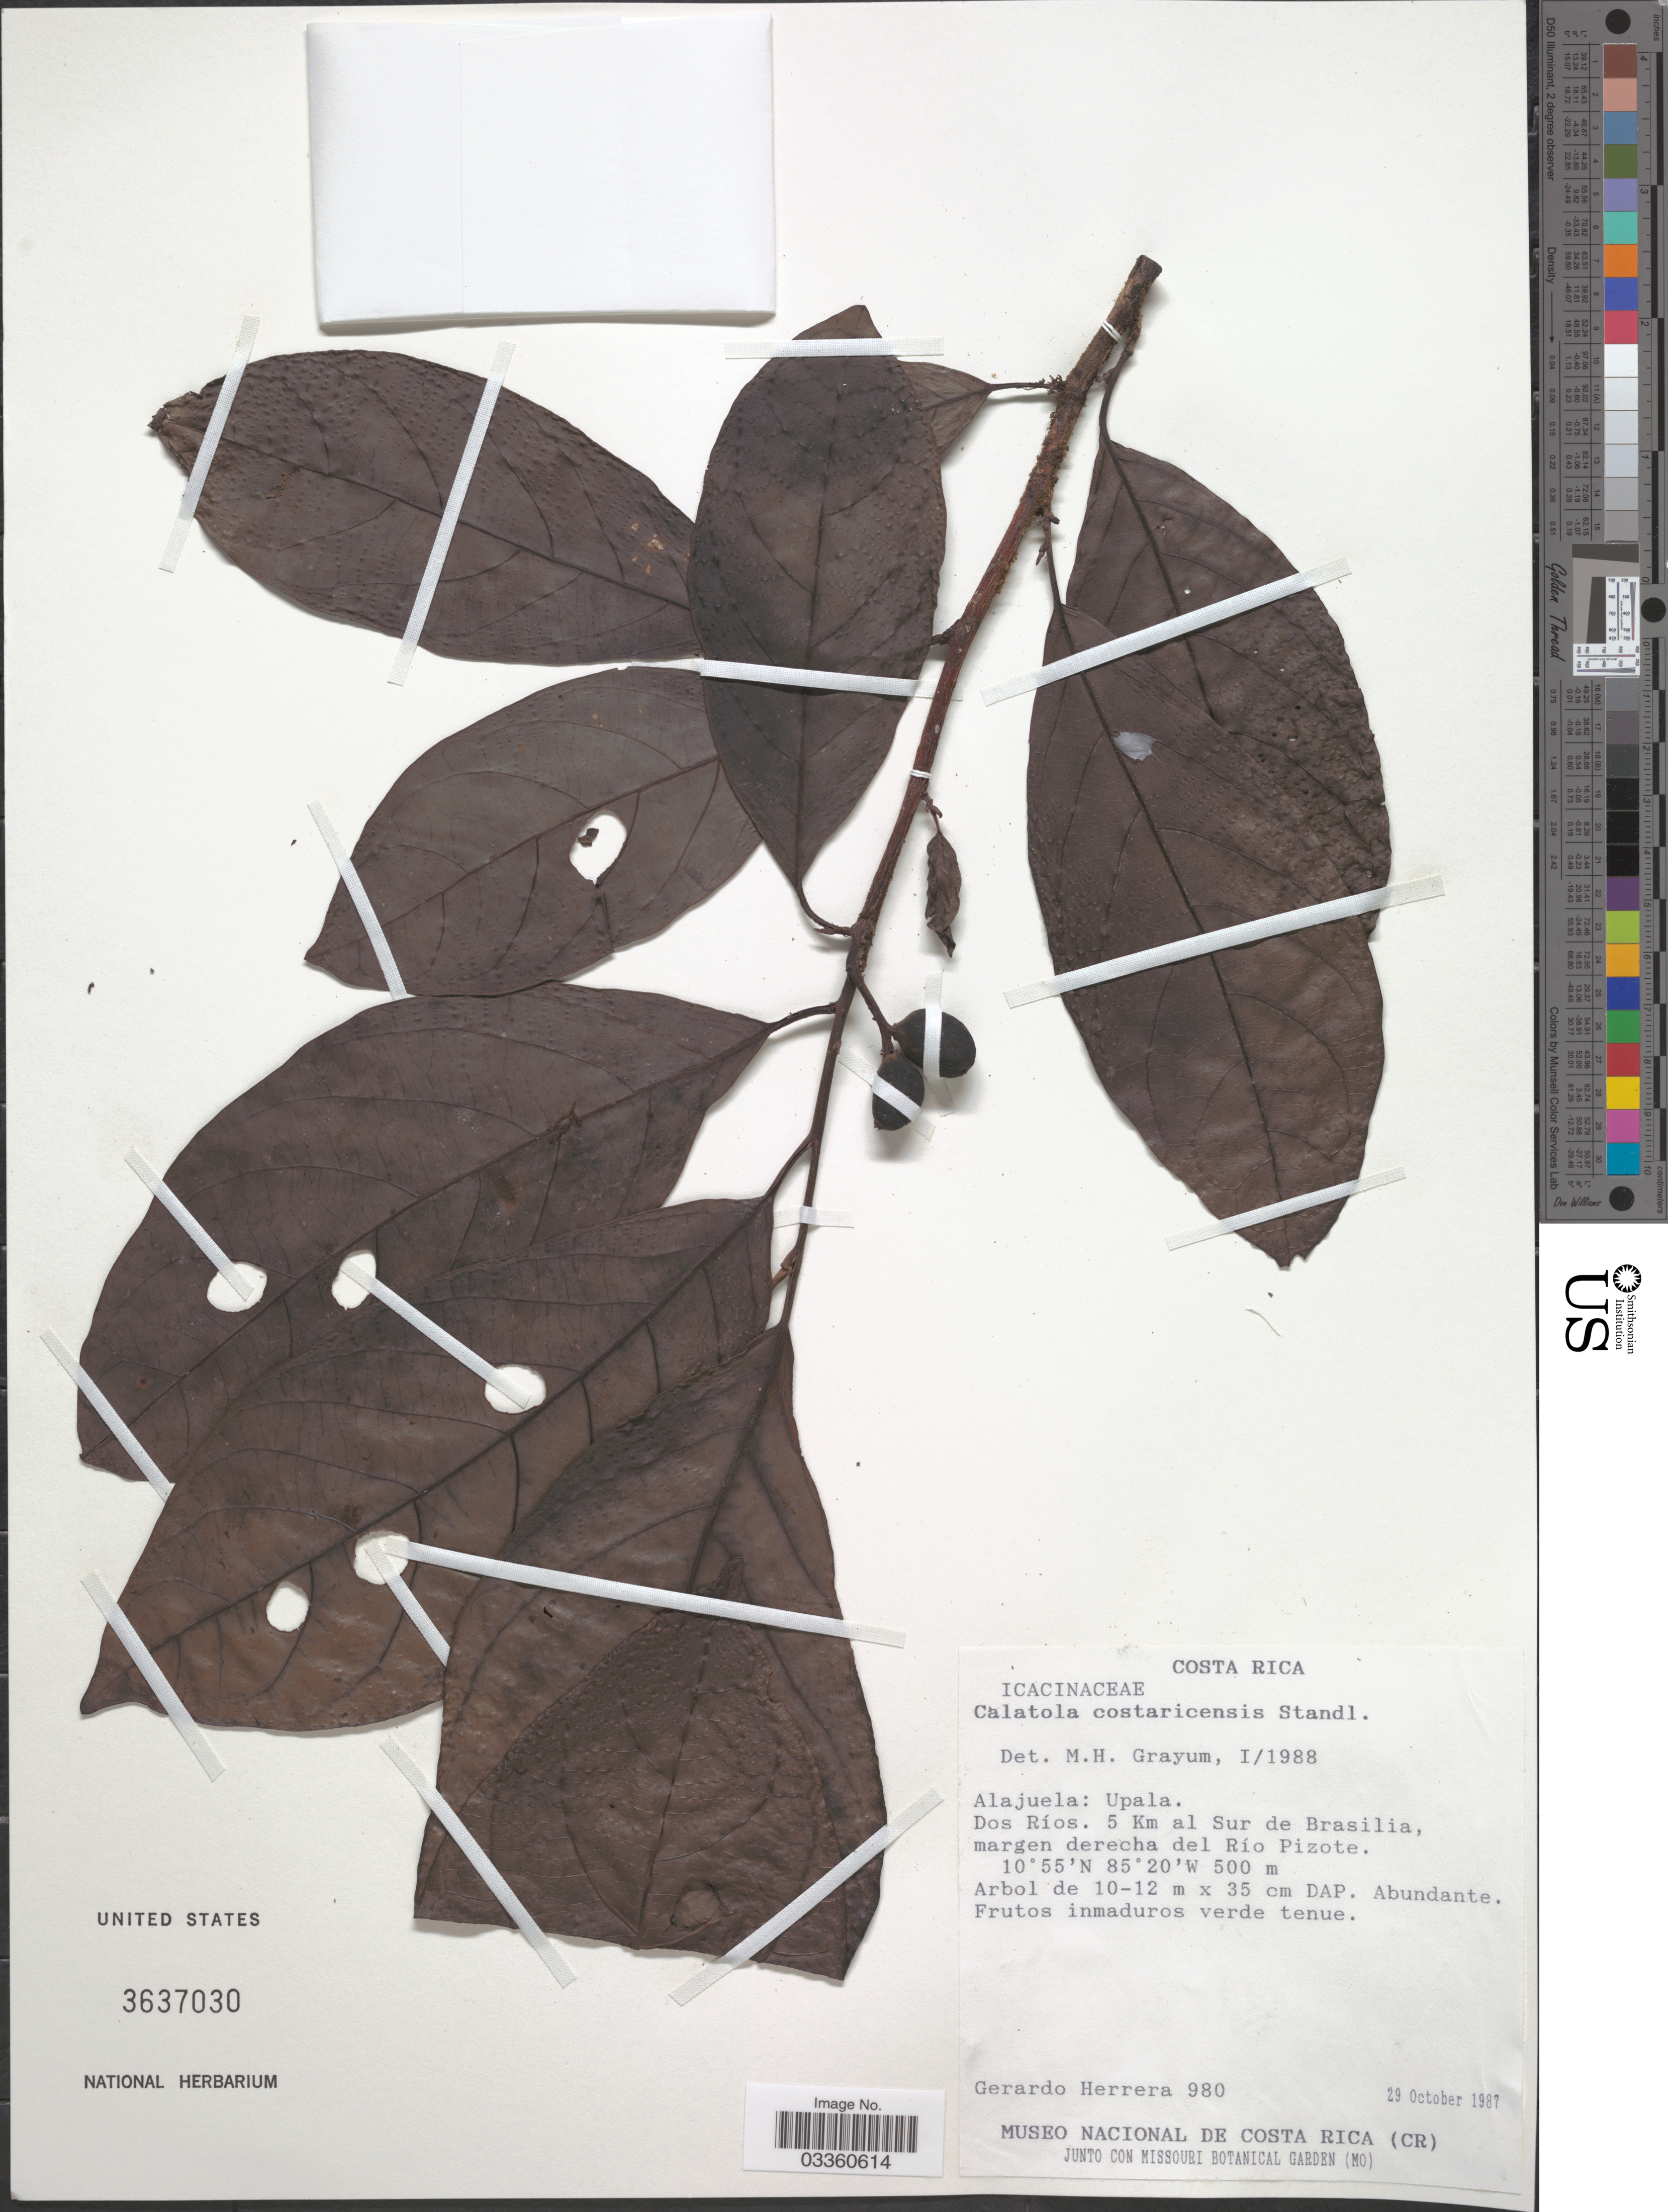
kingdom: Plantae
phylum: Tracheophyta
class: Magnoliopsida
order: Metteniusales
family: Metteniusaceae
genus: Calatola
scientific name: Calatola costaricensis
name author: Standl.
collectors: G. Herrera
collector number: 980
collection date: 1987-10-29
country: Costa Rica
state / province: Alajuela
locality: Upala, Dos Ríos. 5 Km al Sur de Brasilia, margen derecha del Río Pizote.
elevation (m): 500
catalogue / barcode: US 3637030